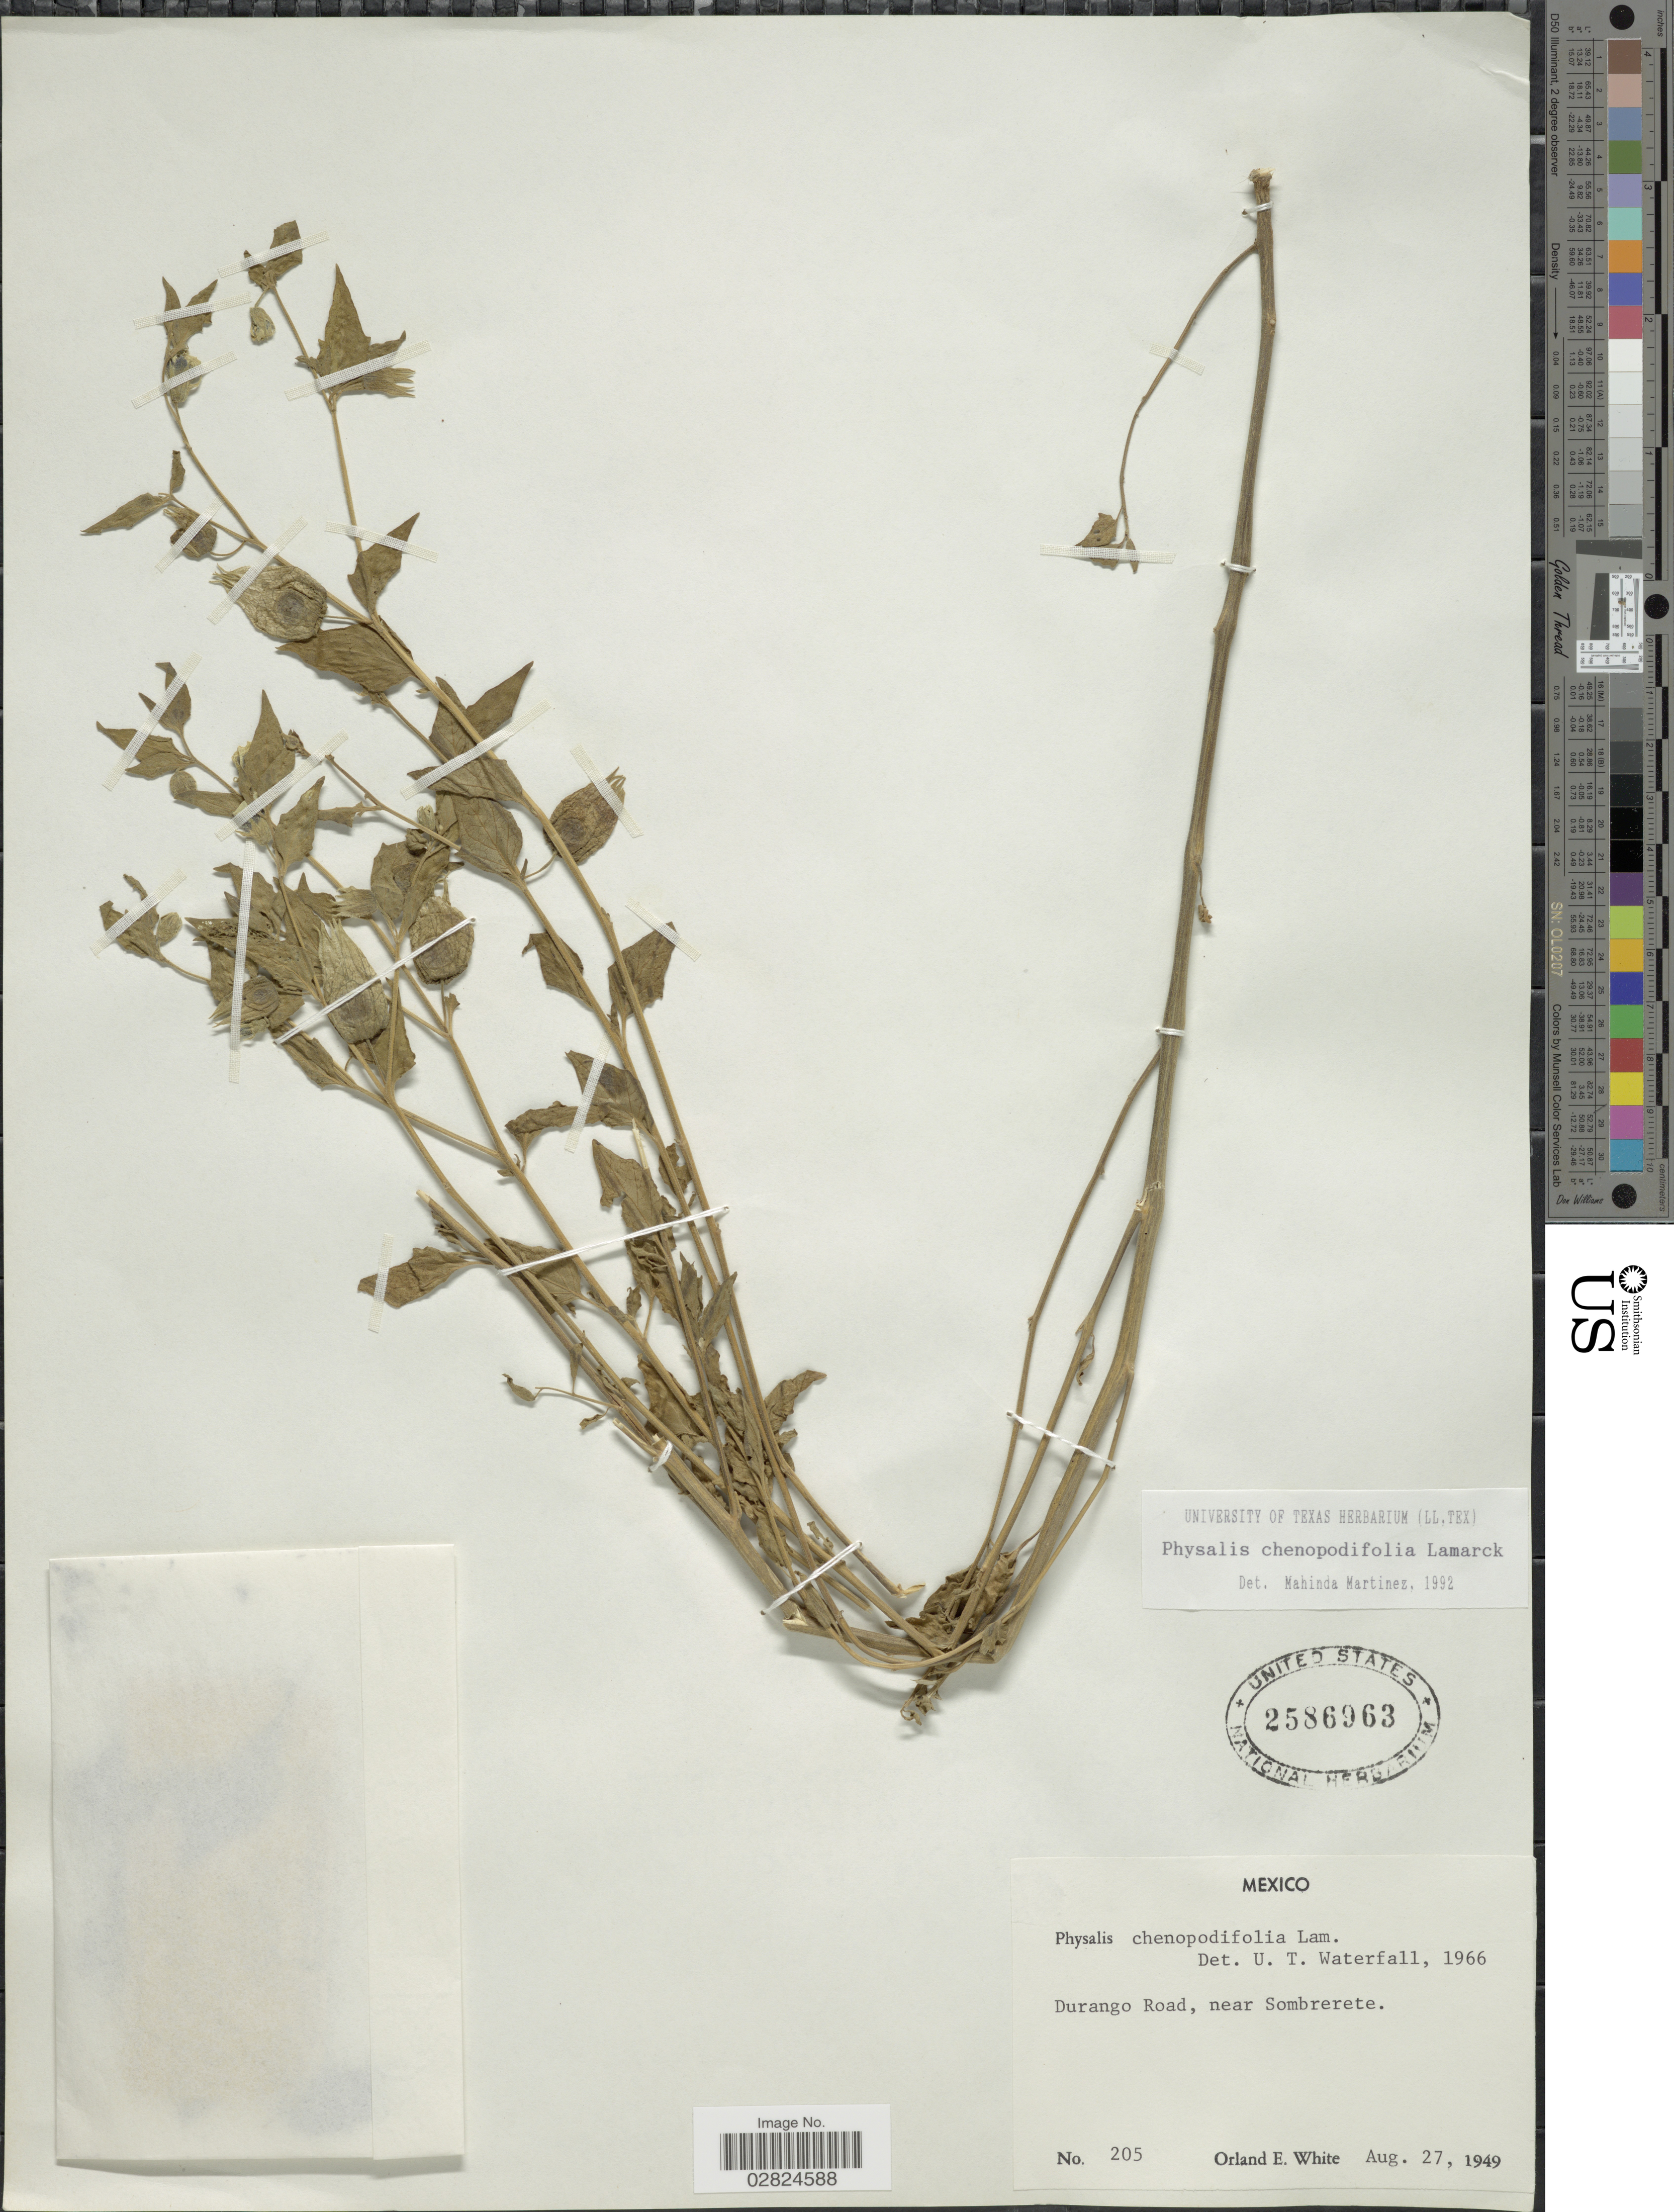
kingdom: Plantae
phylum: Tracheophyta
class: Magnoliopsida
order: Solanales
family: Solanaceae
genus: Physalis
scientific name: Physalis chenopodifolia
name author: Lam.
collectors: O. E. White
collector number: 205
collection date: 1949-08-27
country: Mexico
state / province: Durango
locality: Durango Road, near Sombrerete.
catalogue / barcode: US 2586963